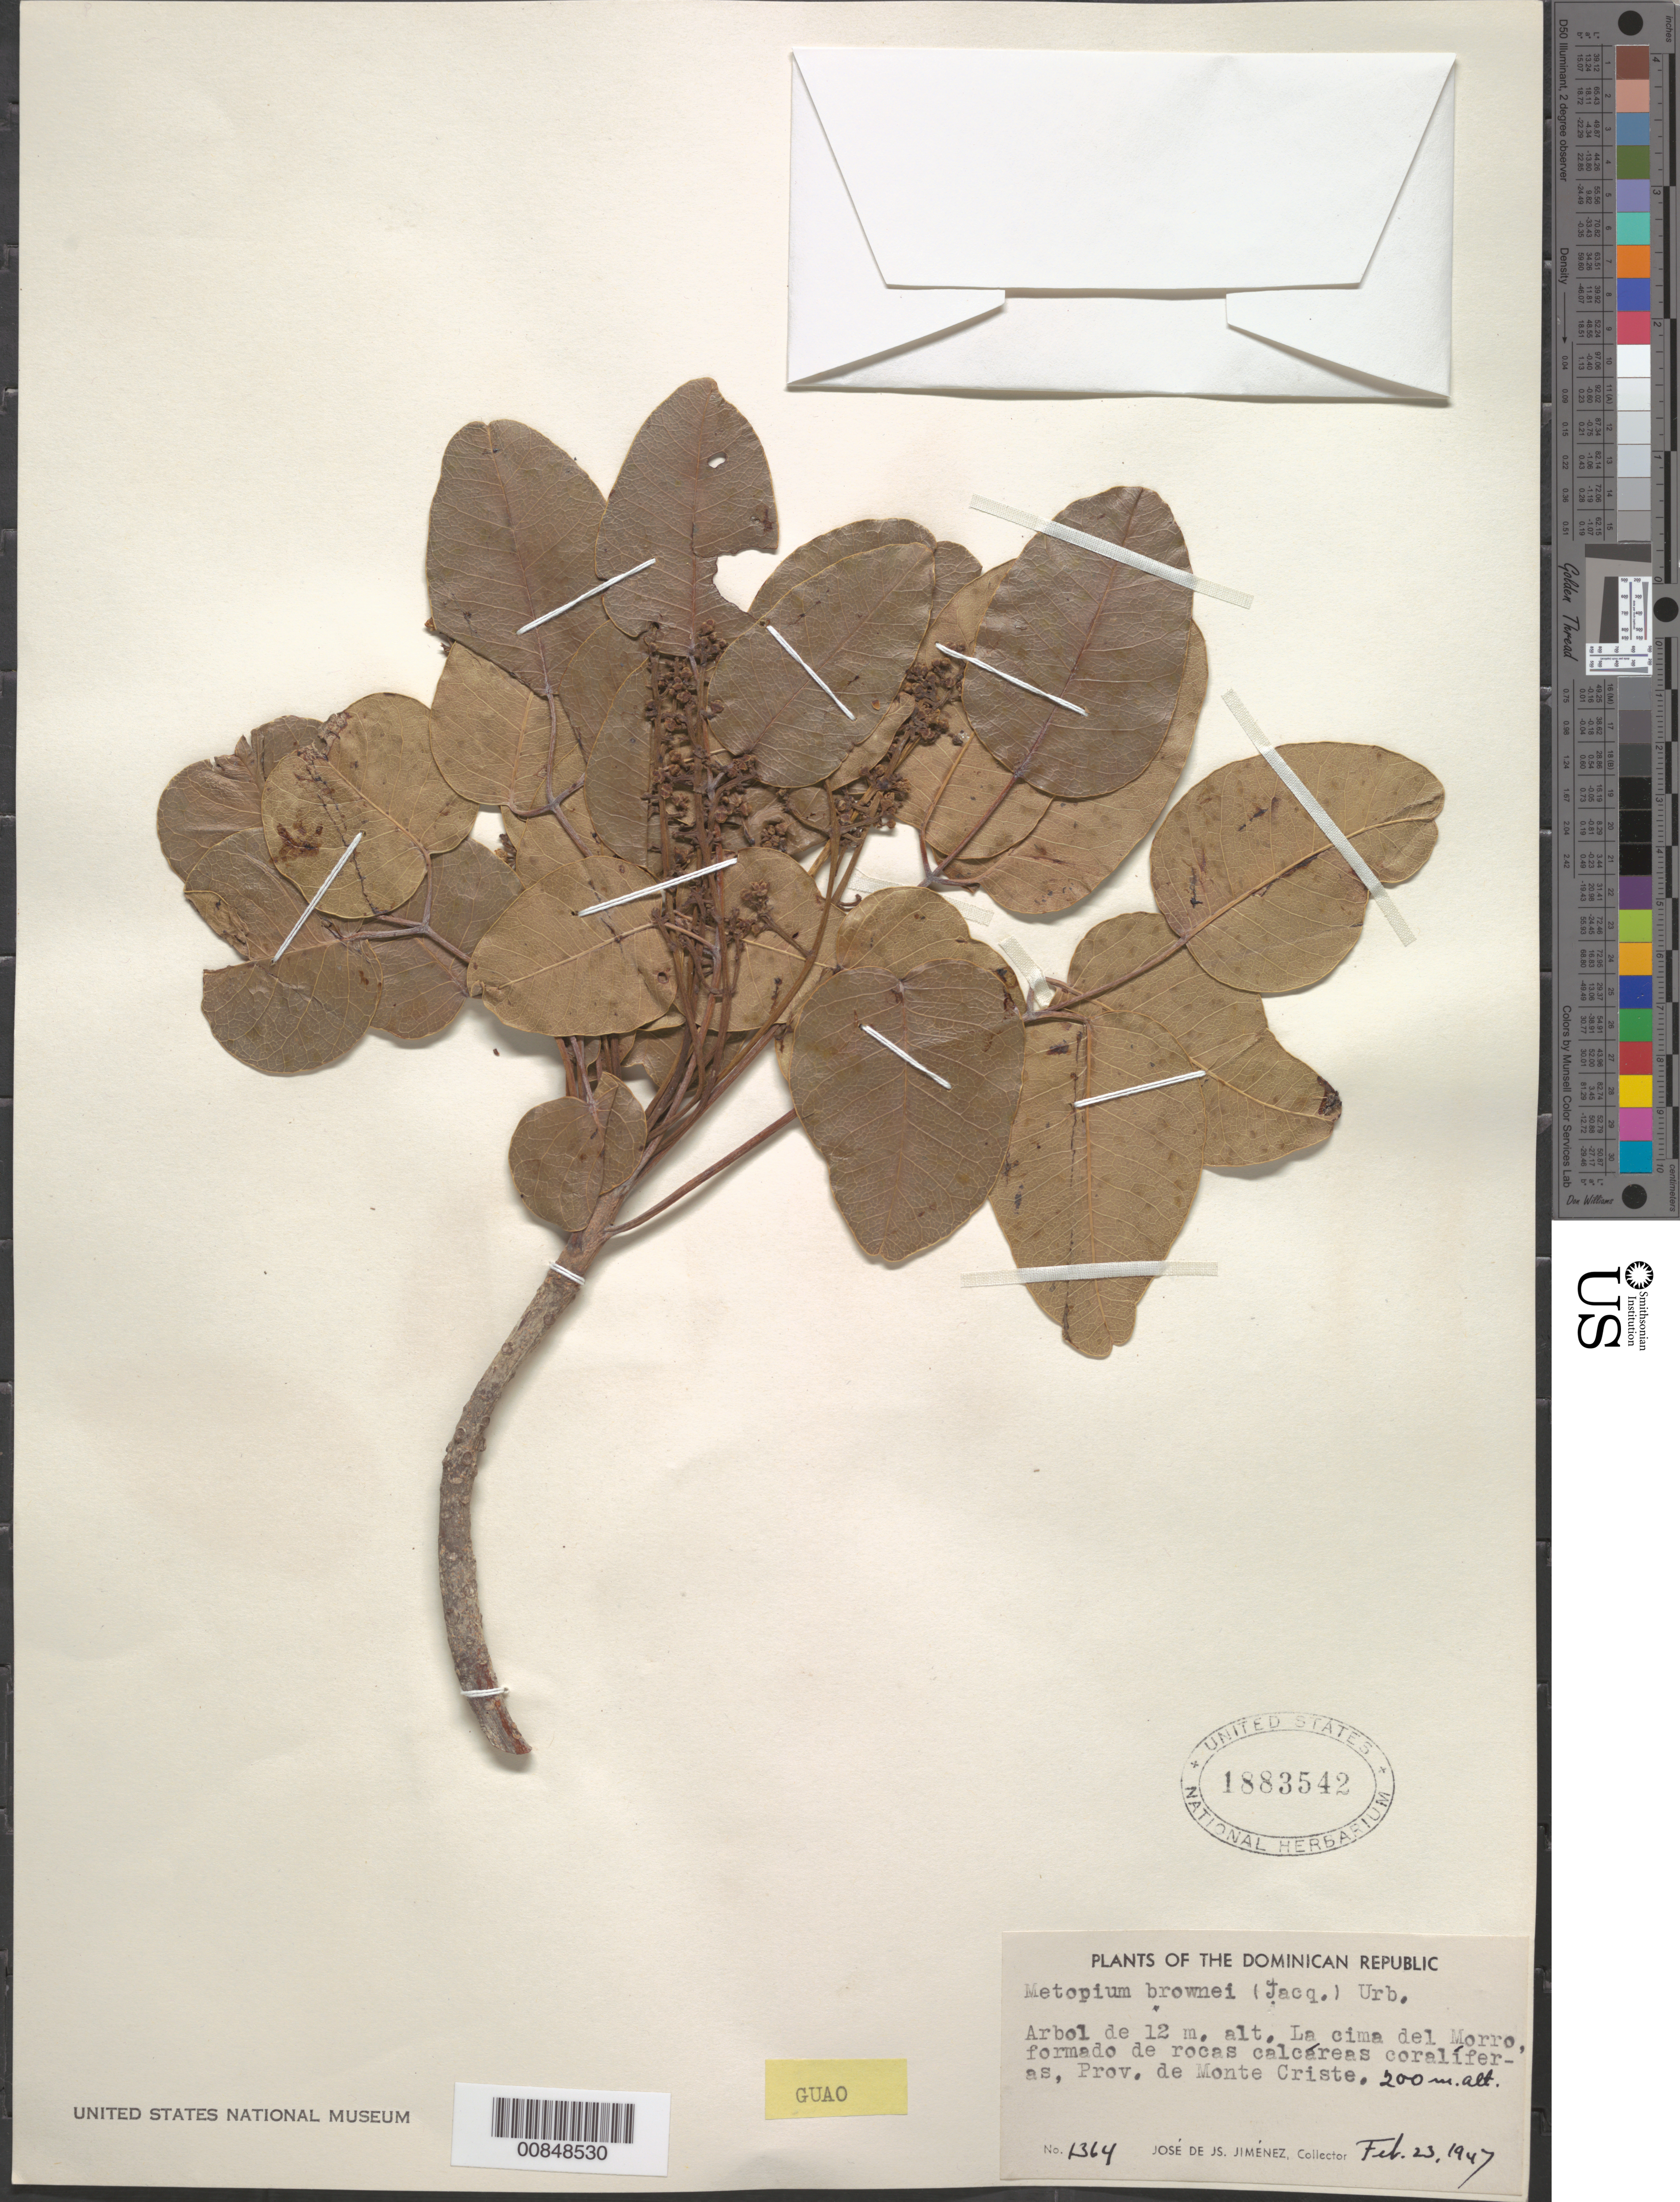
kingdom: Plantae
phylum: Tracheophyta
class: Magnoliopsida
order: Sapindales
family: Anacardiaceae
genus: Metopium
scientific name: Metopium toxiferum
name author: (L.) Krug & Urb.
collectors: J. J. Jiménez Almonte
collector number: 1364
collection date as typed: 23 Feb 1947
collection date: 1947-02-23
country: Dominican Republic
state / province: Monte Cristi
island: Hispaniola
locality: La cima del Morro,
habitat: Formado de rocas calcáreas coralíferas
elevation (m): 200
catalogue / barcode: US 1883542